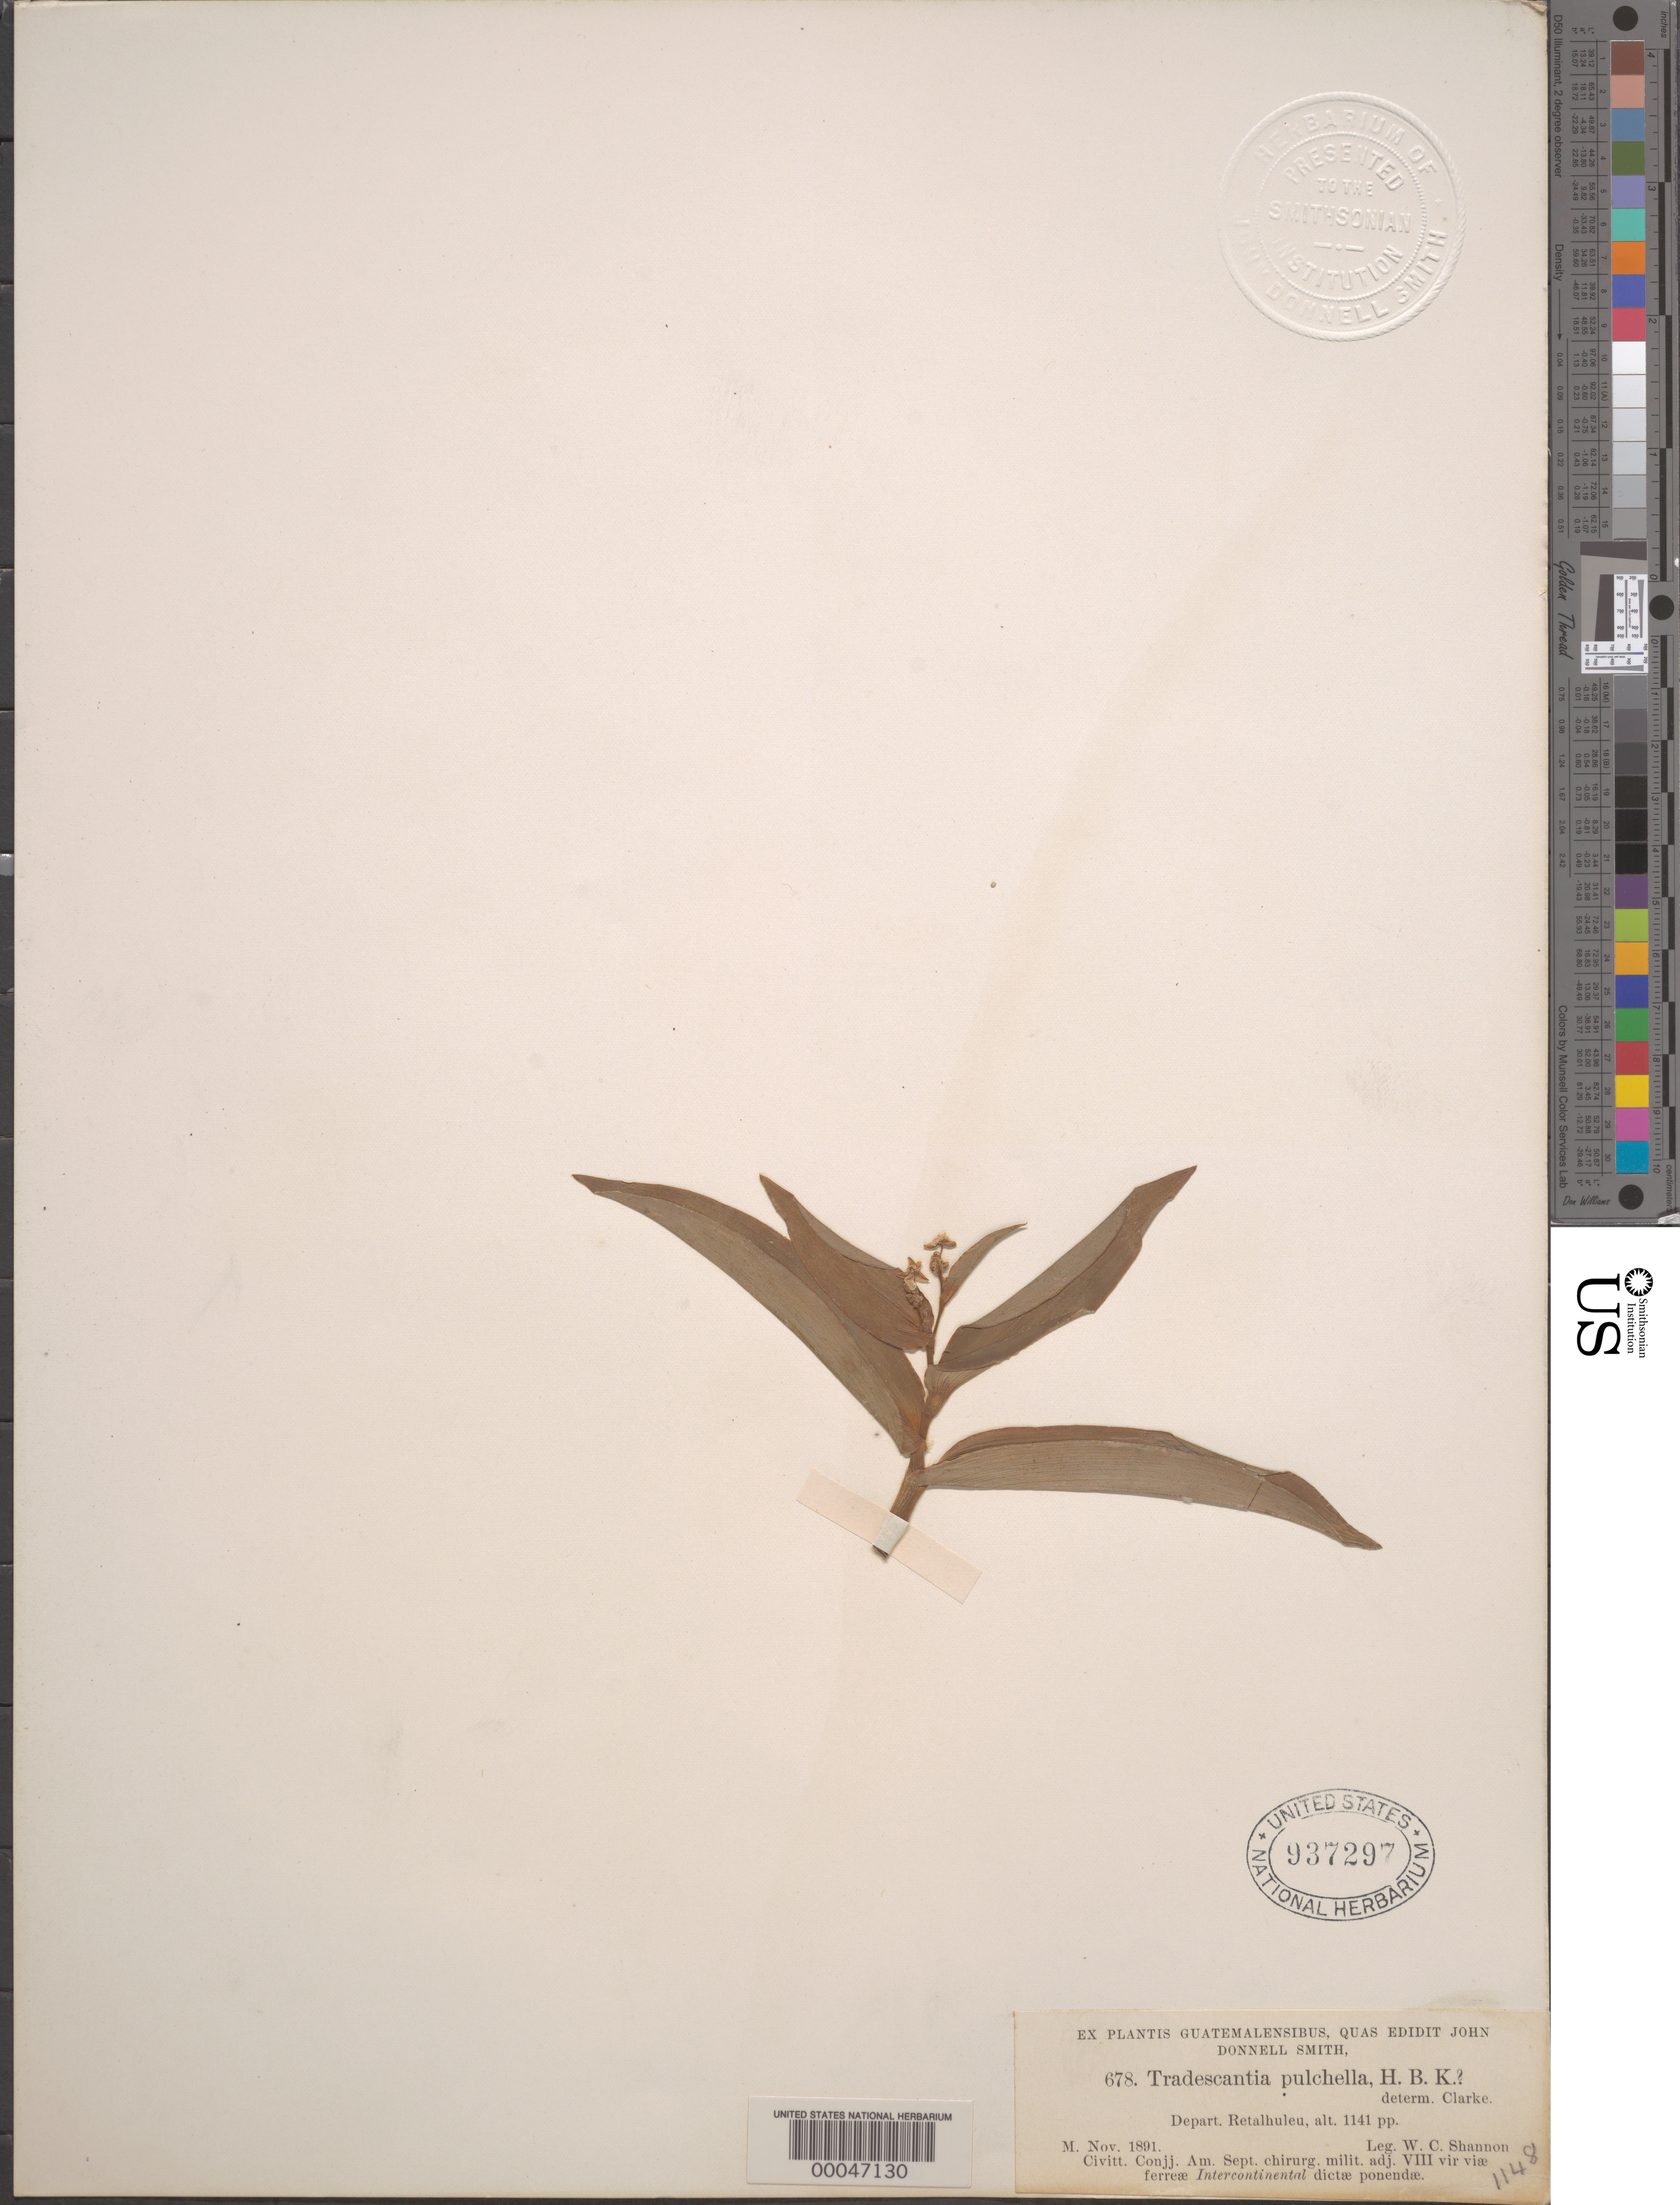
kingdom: Plantae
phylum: Tracheophyta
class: Liliopsida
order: Commelinales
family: Commelinaceae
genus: Tripogandra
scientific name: Tripogandra sp.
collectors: W. C. Shannon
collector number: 678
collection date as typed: Nov 1891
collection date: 1891-11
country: Guatemala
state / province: Retalhuleu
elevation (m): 348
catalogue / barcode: US 937297